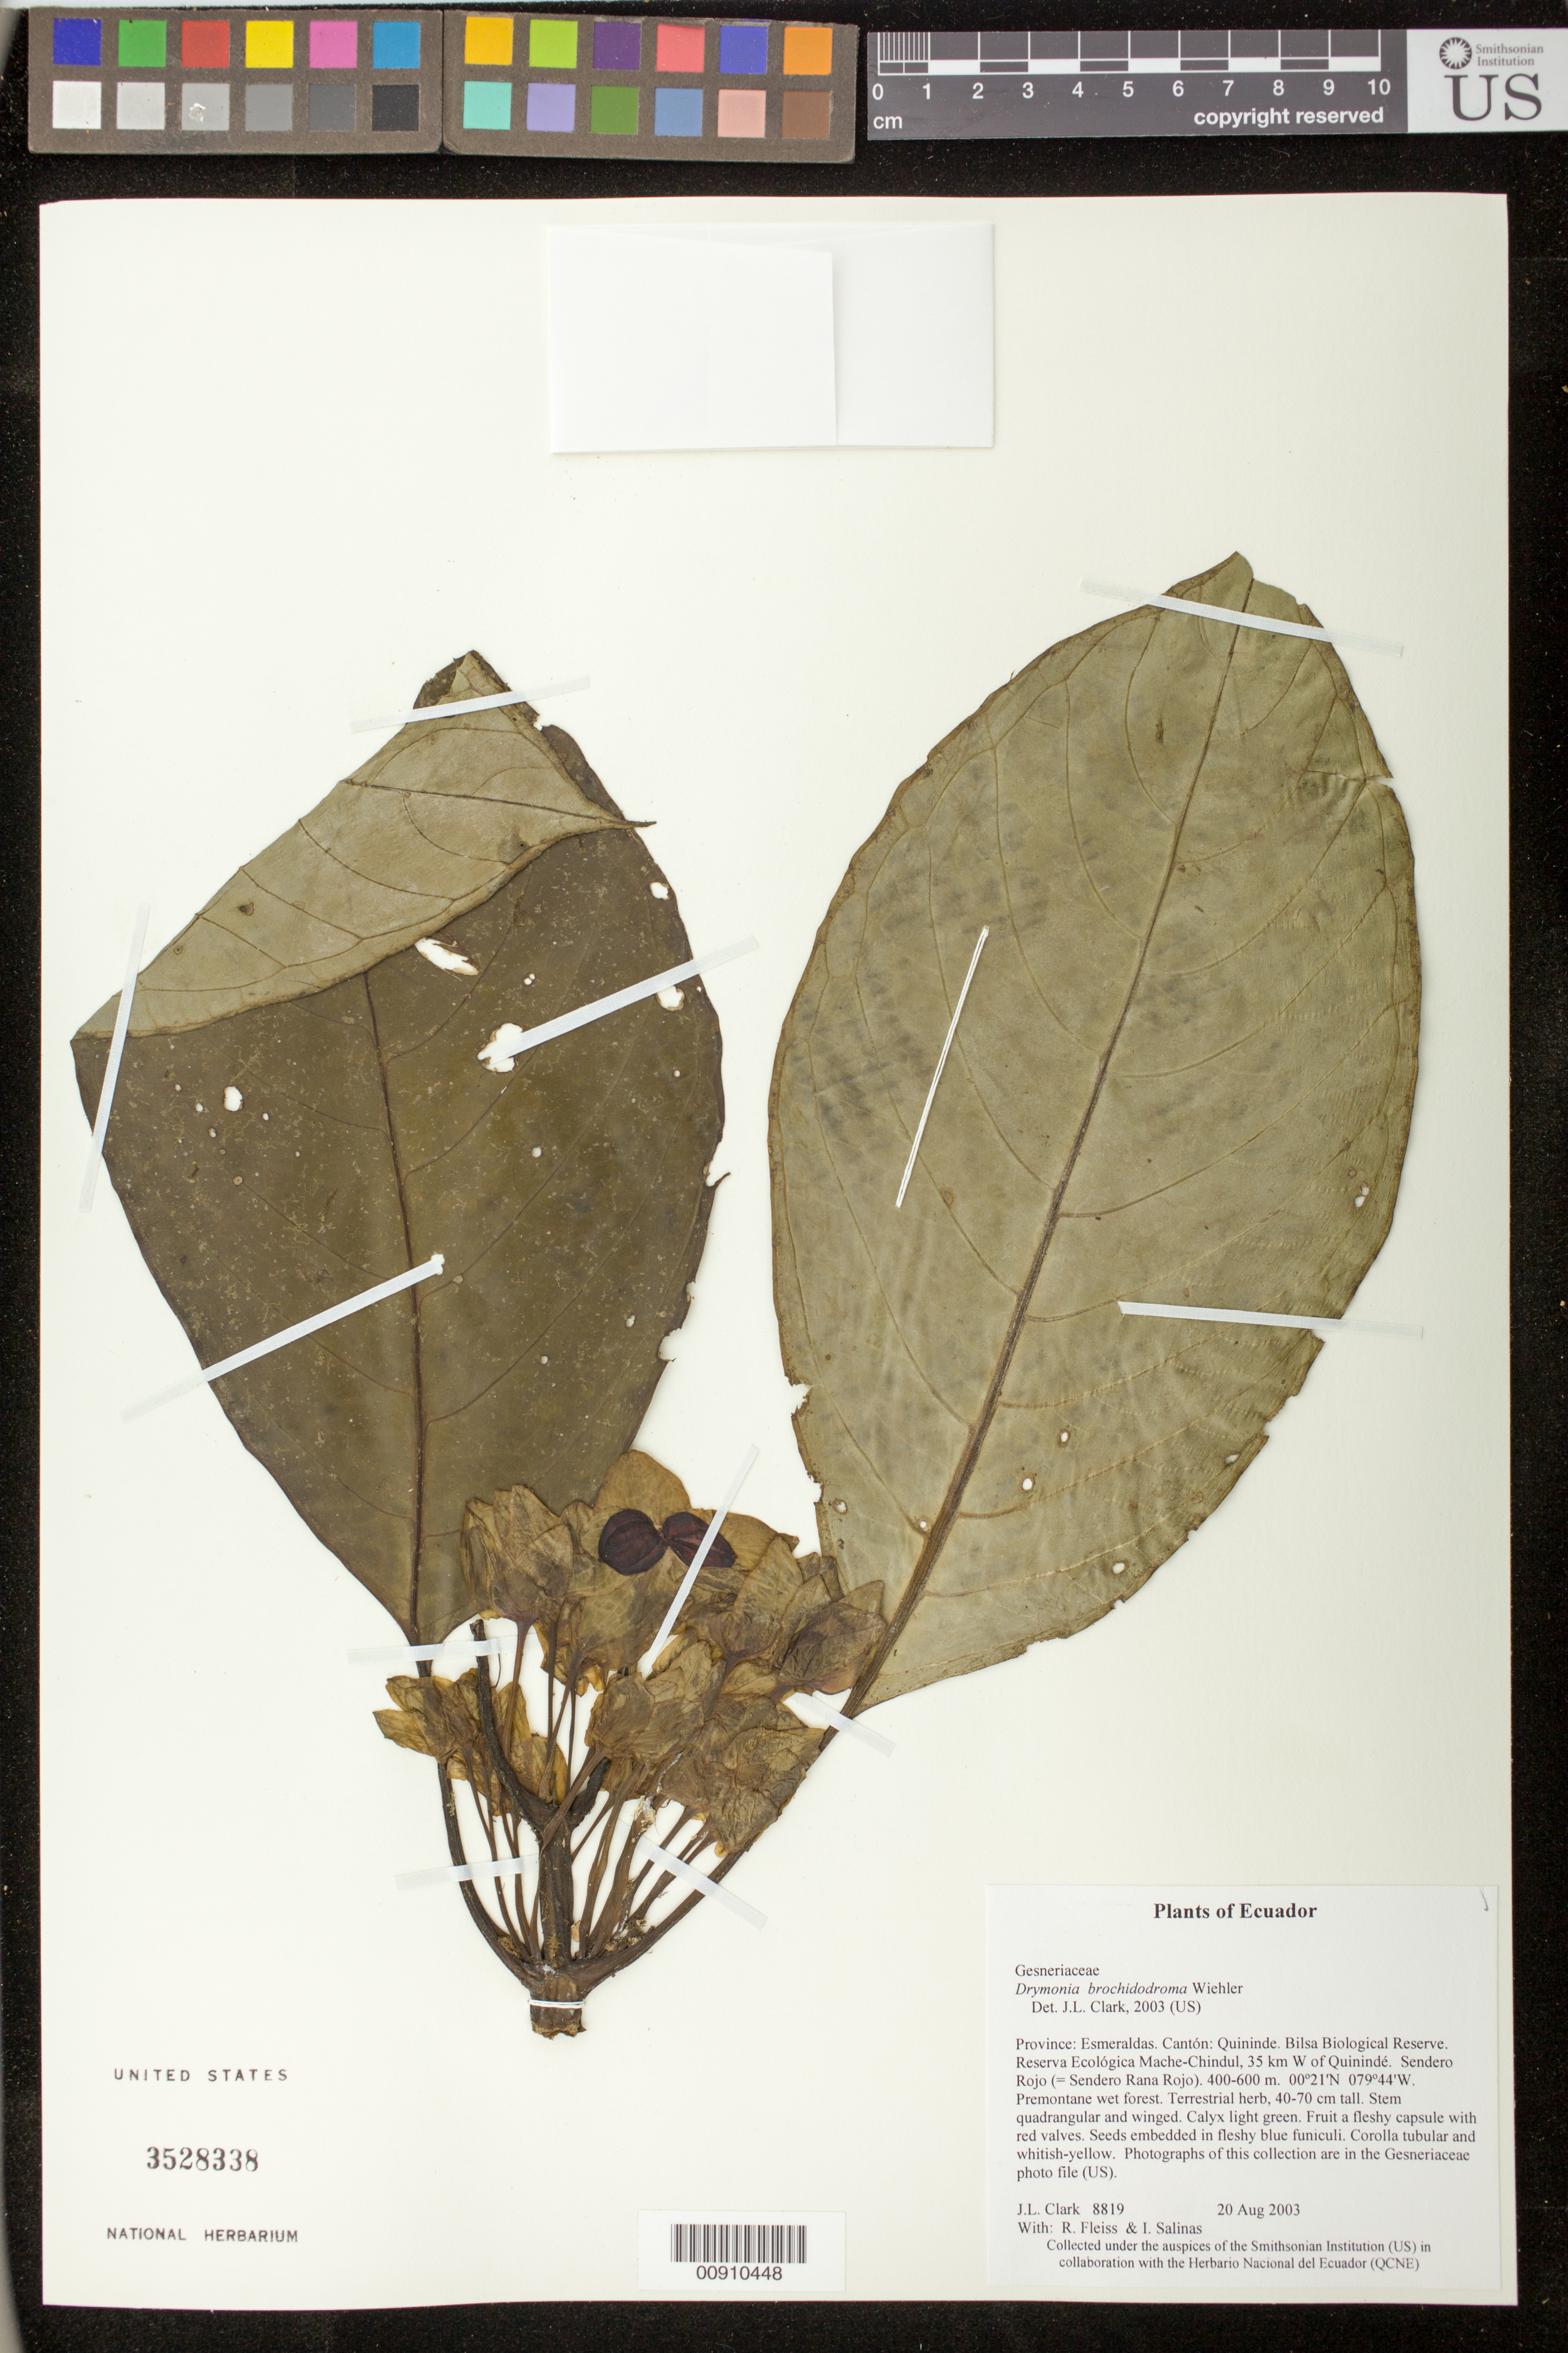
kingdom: Plantae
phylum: Tracheophyta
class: Magnoliopsida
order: Lamiales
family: Gesneriaceae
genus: Drymonia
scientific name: Drymonia brochidodroma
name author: Wiehler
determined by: Clark, J. L., (SEL), The Marie Selby Botanical Garden (UNITED STATES)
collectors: J. L. Clark, R. Fleiss & I. Salinas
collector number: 8819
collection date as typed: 20 Aug 2003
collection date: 2003-08-20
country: Ecuador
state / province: Esmeraldas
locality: Quininde. Bilsa Biological Reserve. Reserva Ecológica Mache-Chindul, 35 km W of Quinindé. Sendero Rojo (= Sendero Rana Rojo).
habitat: Premontane wet forest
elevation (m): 400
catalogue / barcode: US 3528338